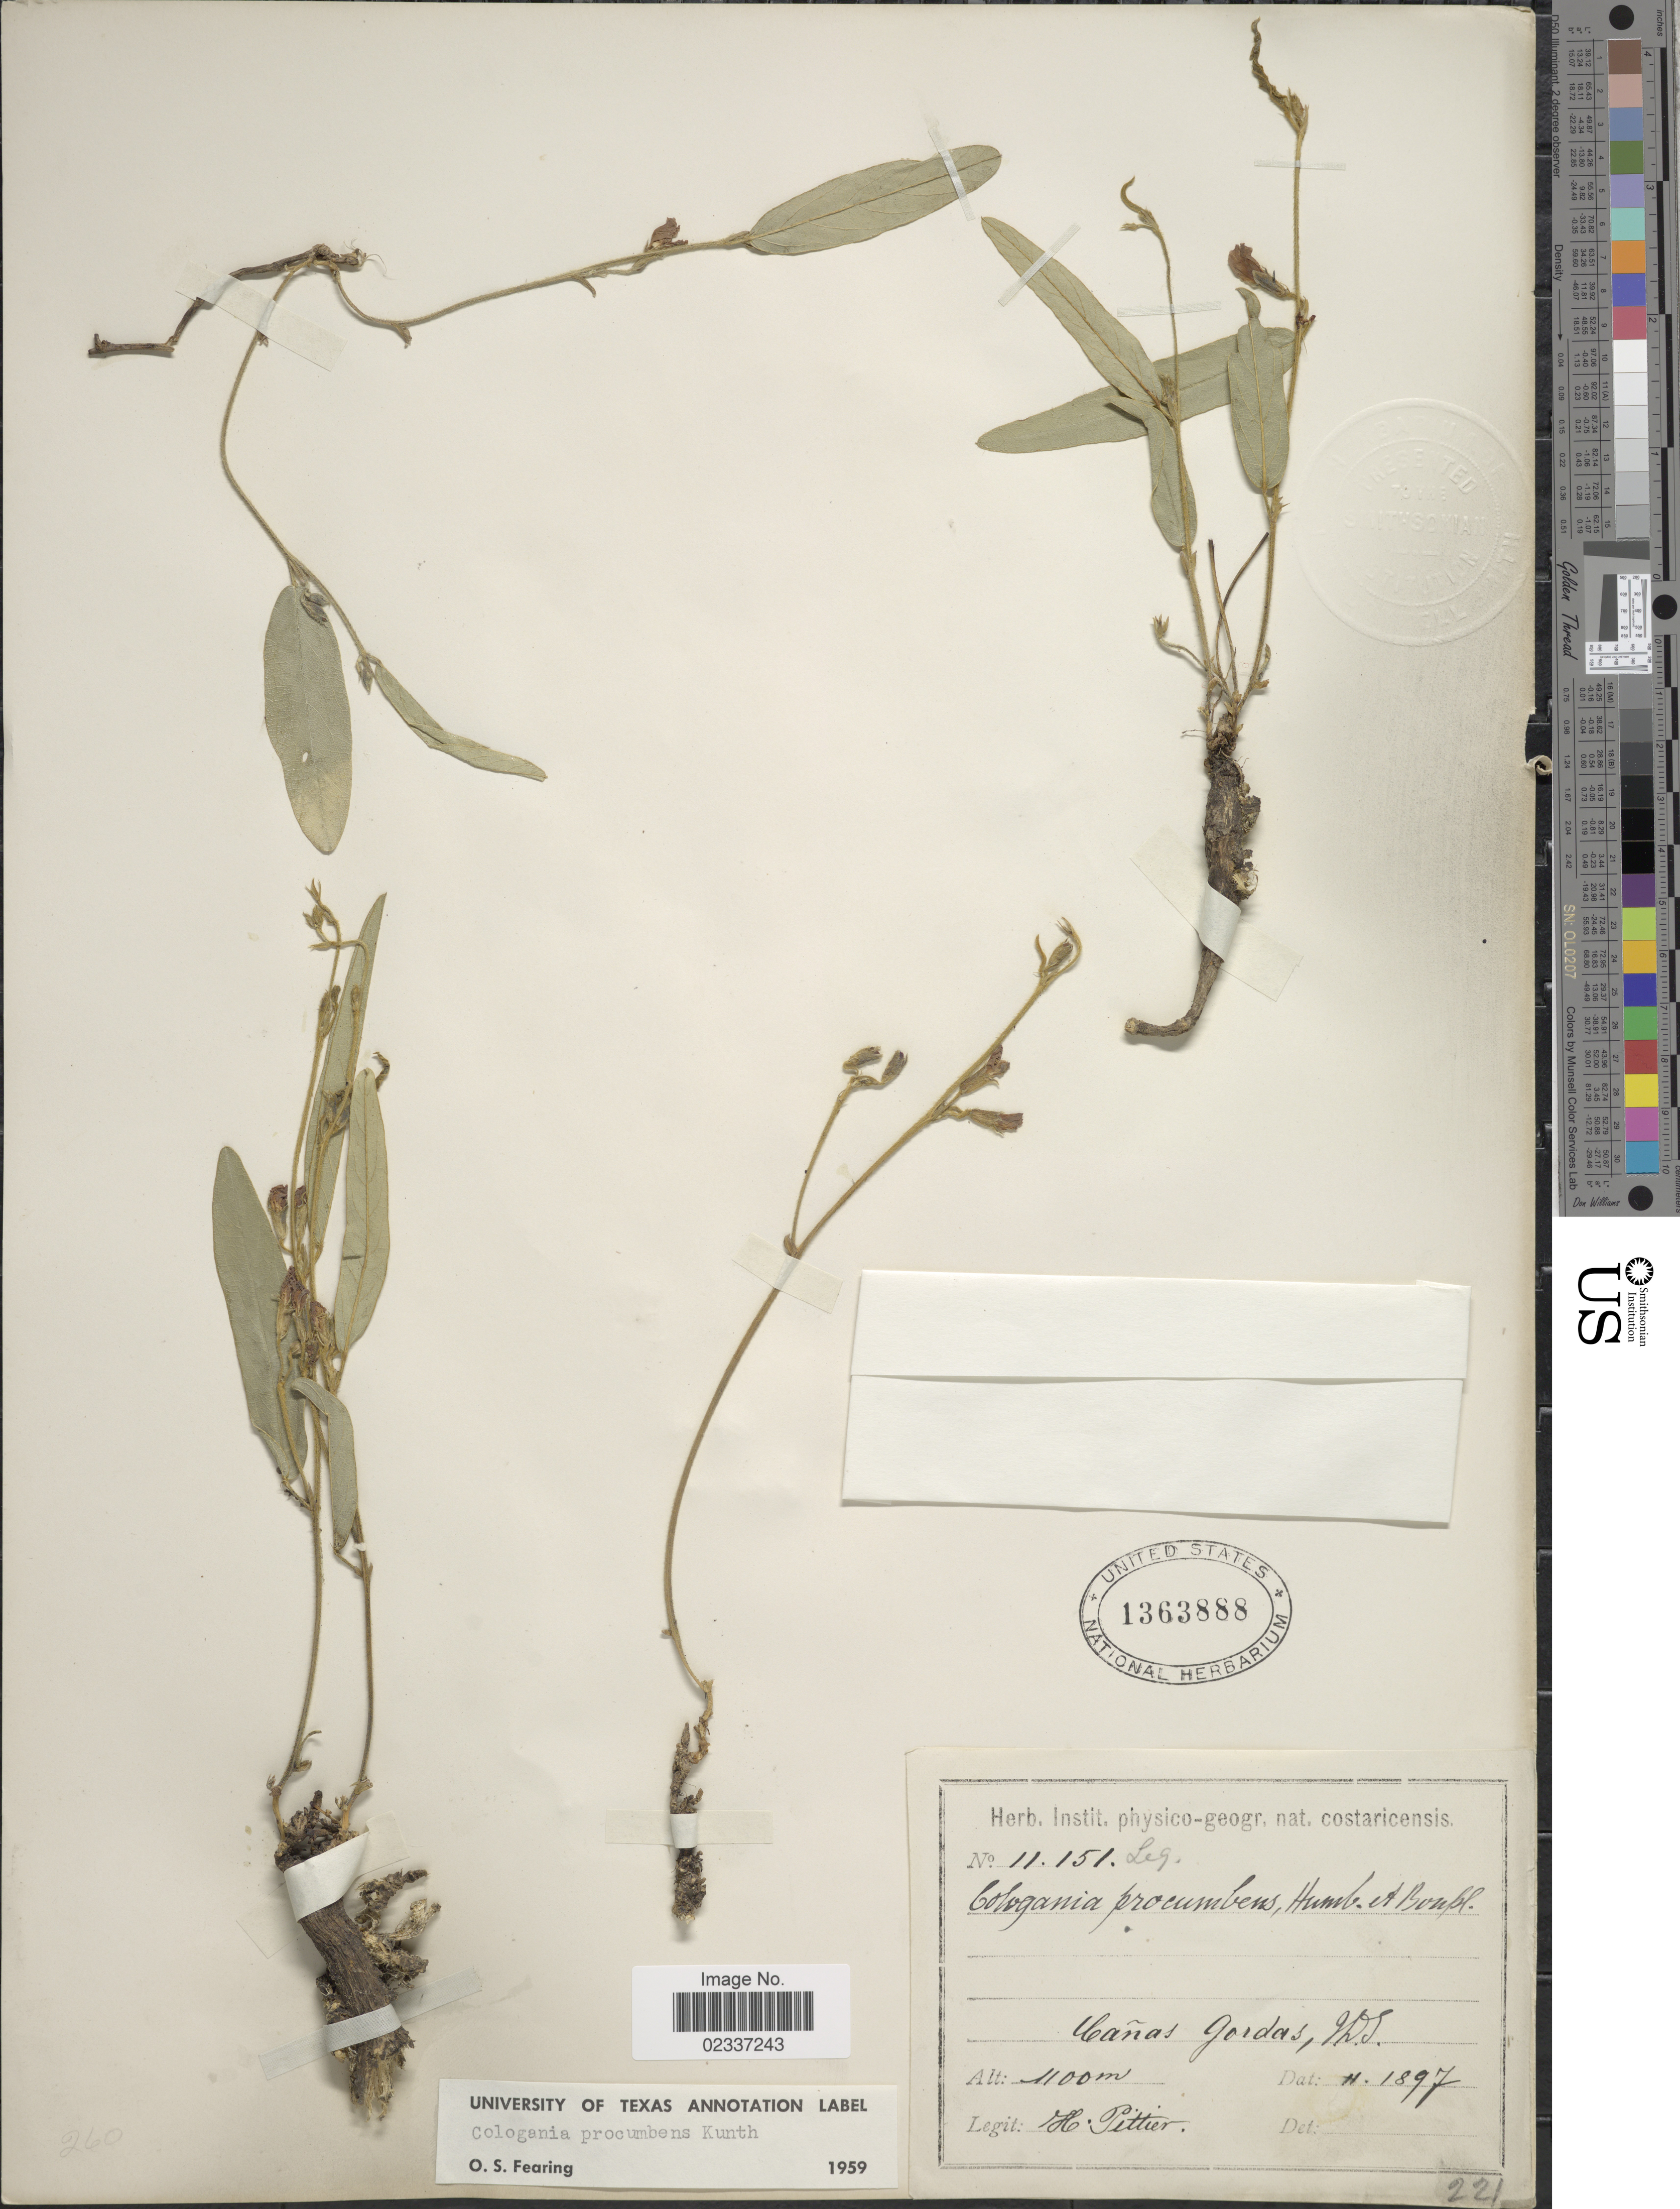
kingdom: Plantae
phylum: Tracheophyta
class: Magnoliopsida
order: Fabales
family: Fabaceae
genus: Cologania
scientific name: Cologania procumbens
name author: Kunth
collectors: H. F. Pittier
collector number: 11151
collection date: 1897-02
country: Costa Rica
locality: Cañas Gordas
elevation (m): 1100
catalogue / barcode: US 1363888